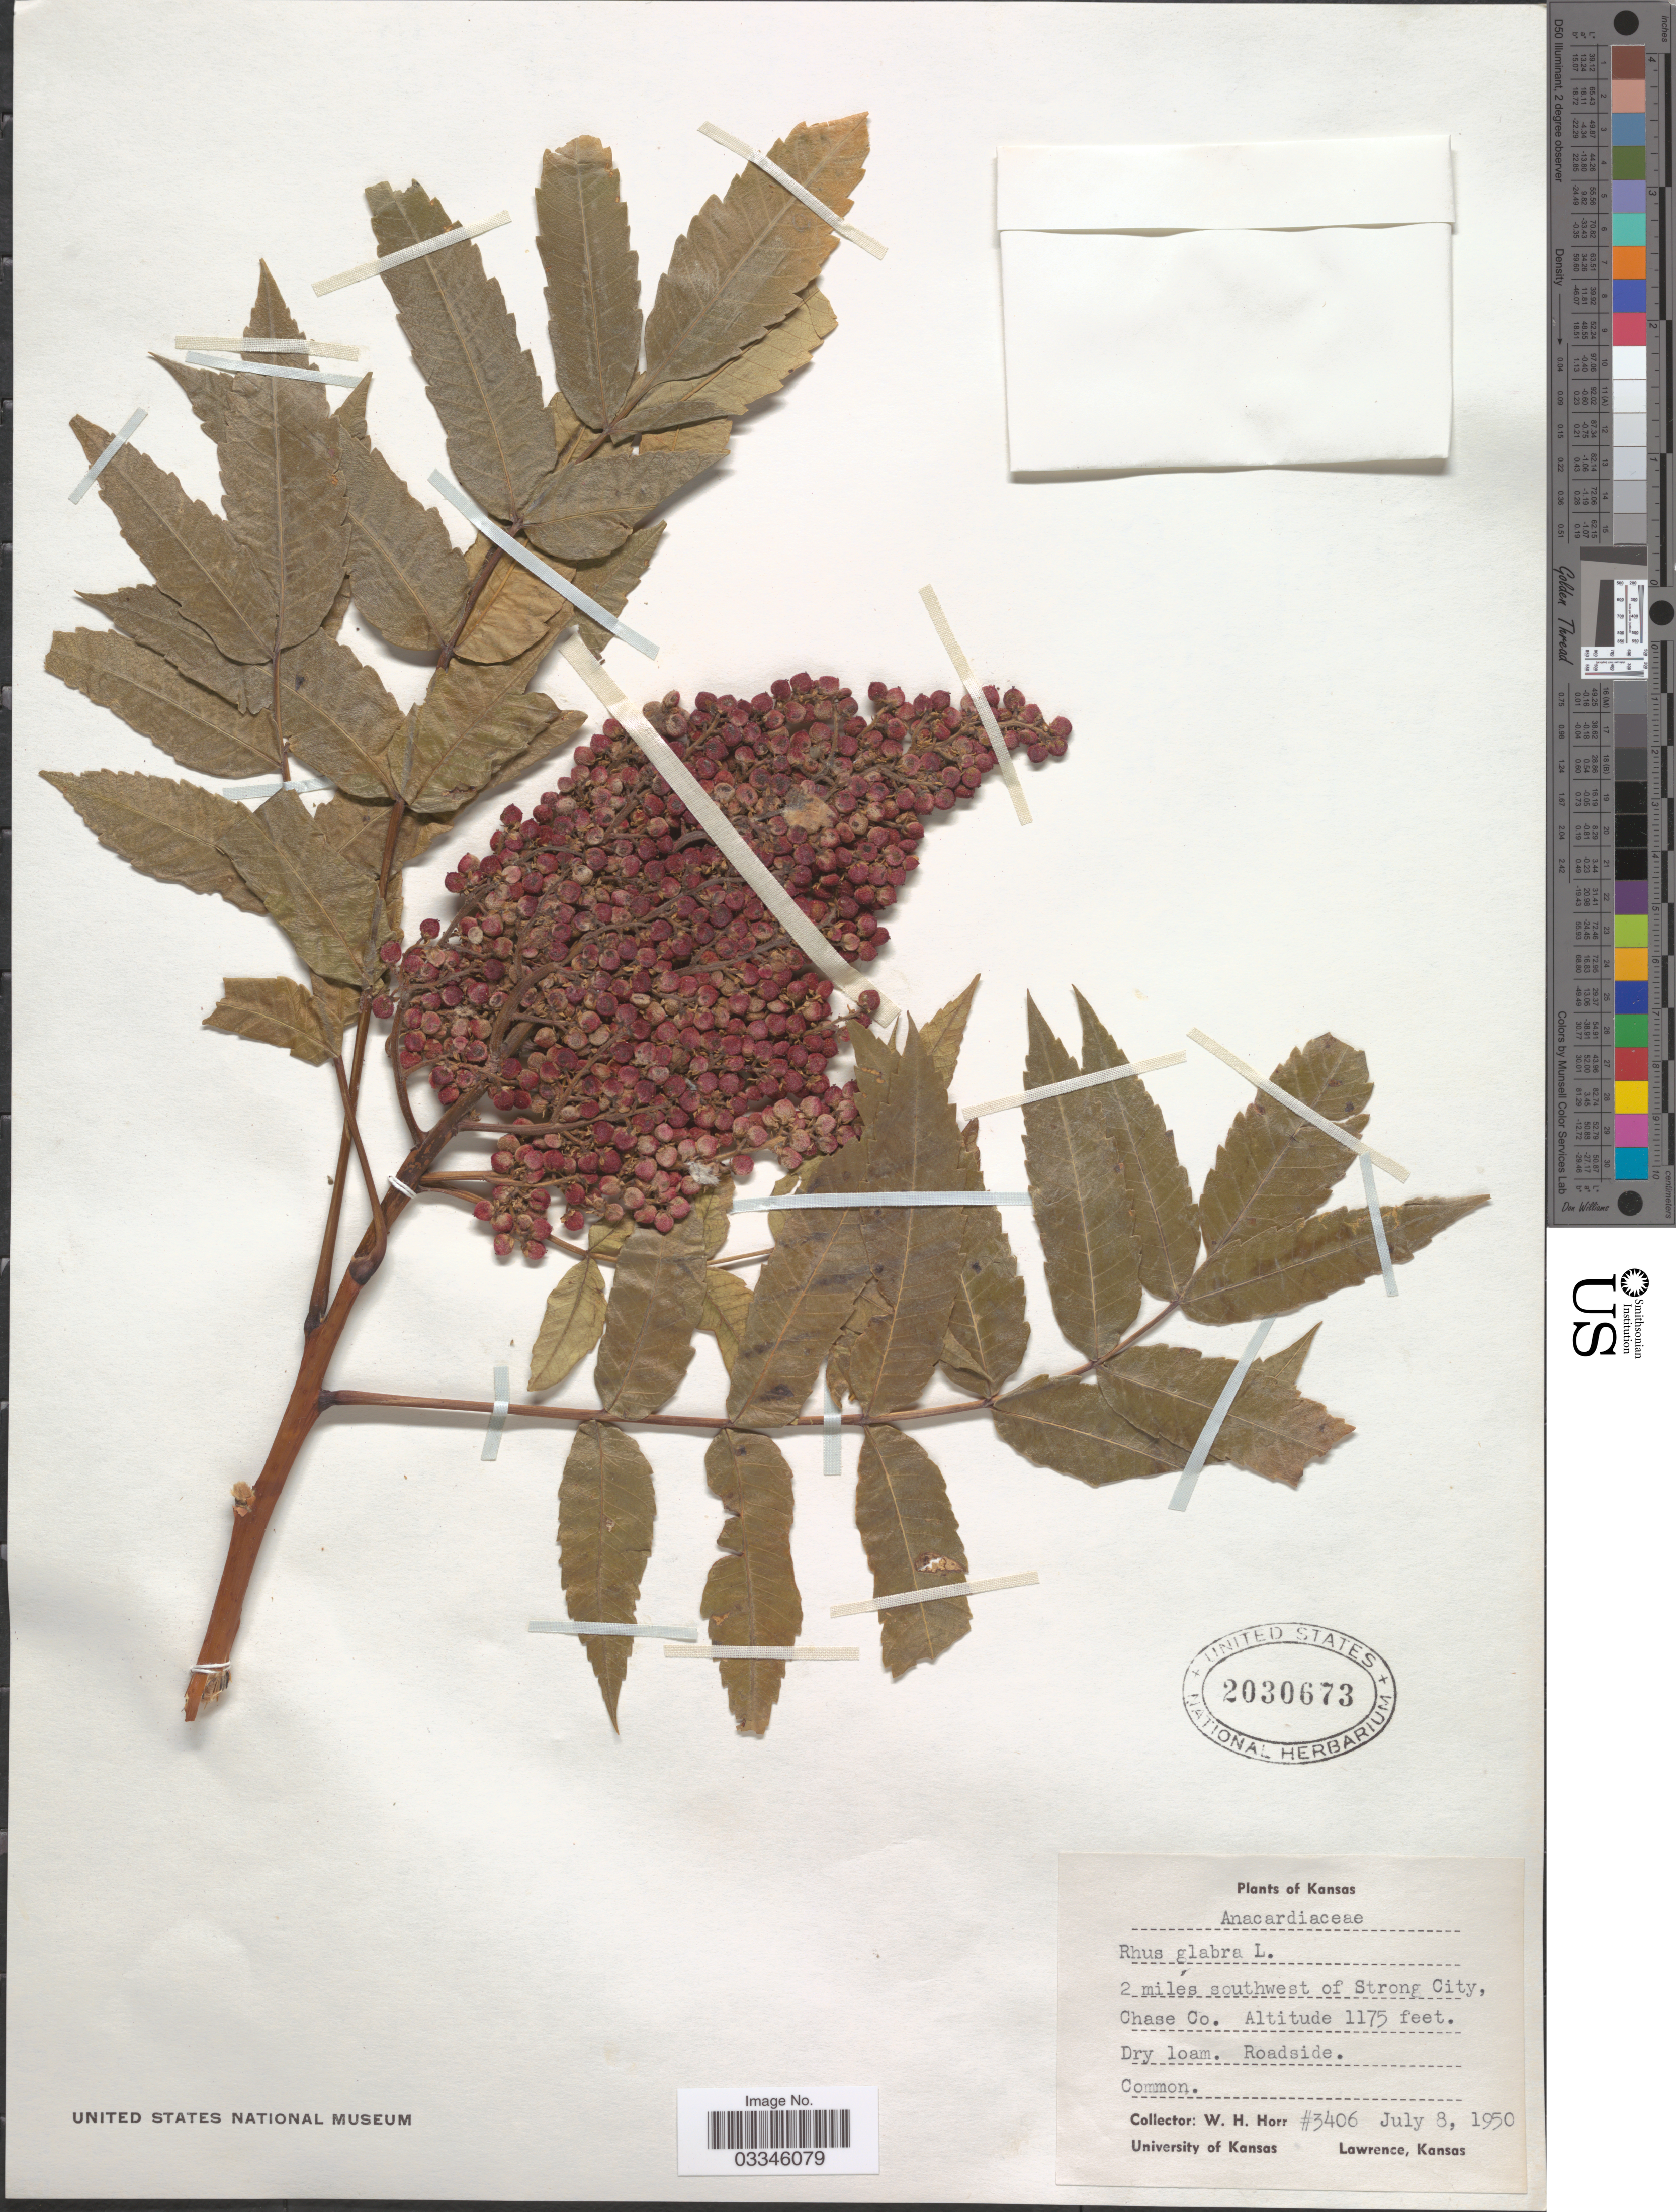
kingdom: Plantae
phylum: Tracheophyta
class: Magnoliopsida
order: Sapindales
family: Anacardiaceae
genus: Rhus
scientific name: Rhus glabra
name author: L.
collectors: W. H. Horr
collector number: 3406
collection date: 1950-07-08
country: United States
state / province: Kansas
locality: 2 miles southwest of Strong City, Chase Co.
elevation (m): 358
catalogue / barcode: US 2030673